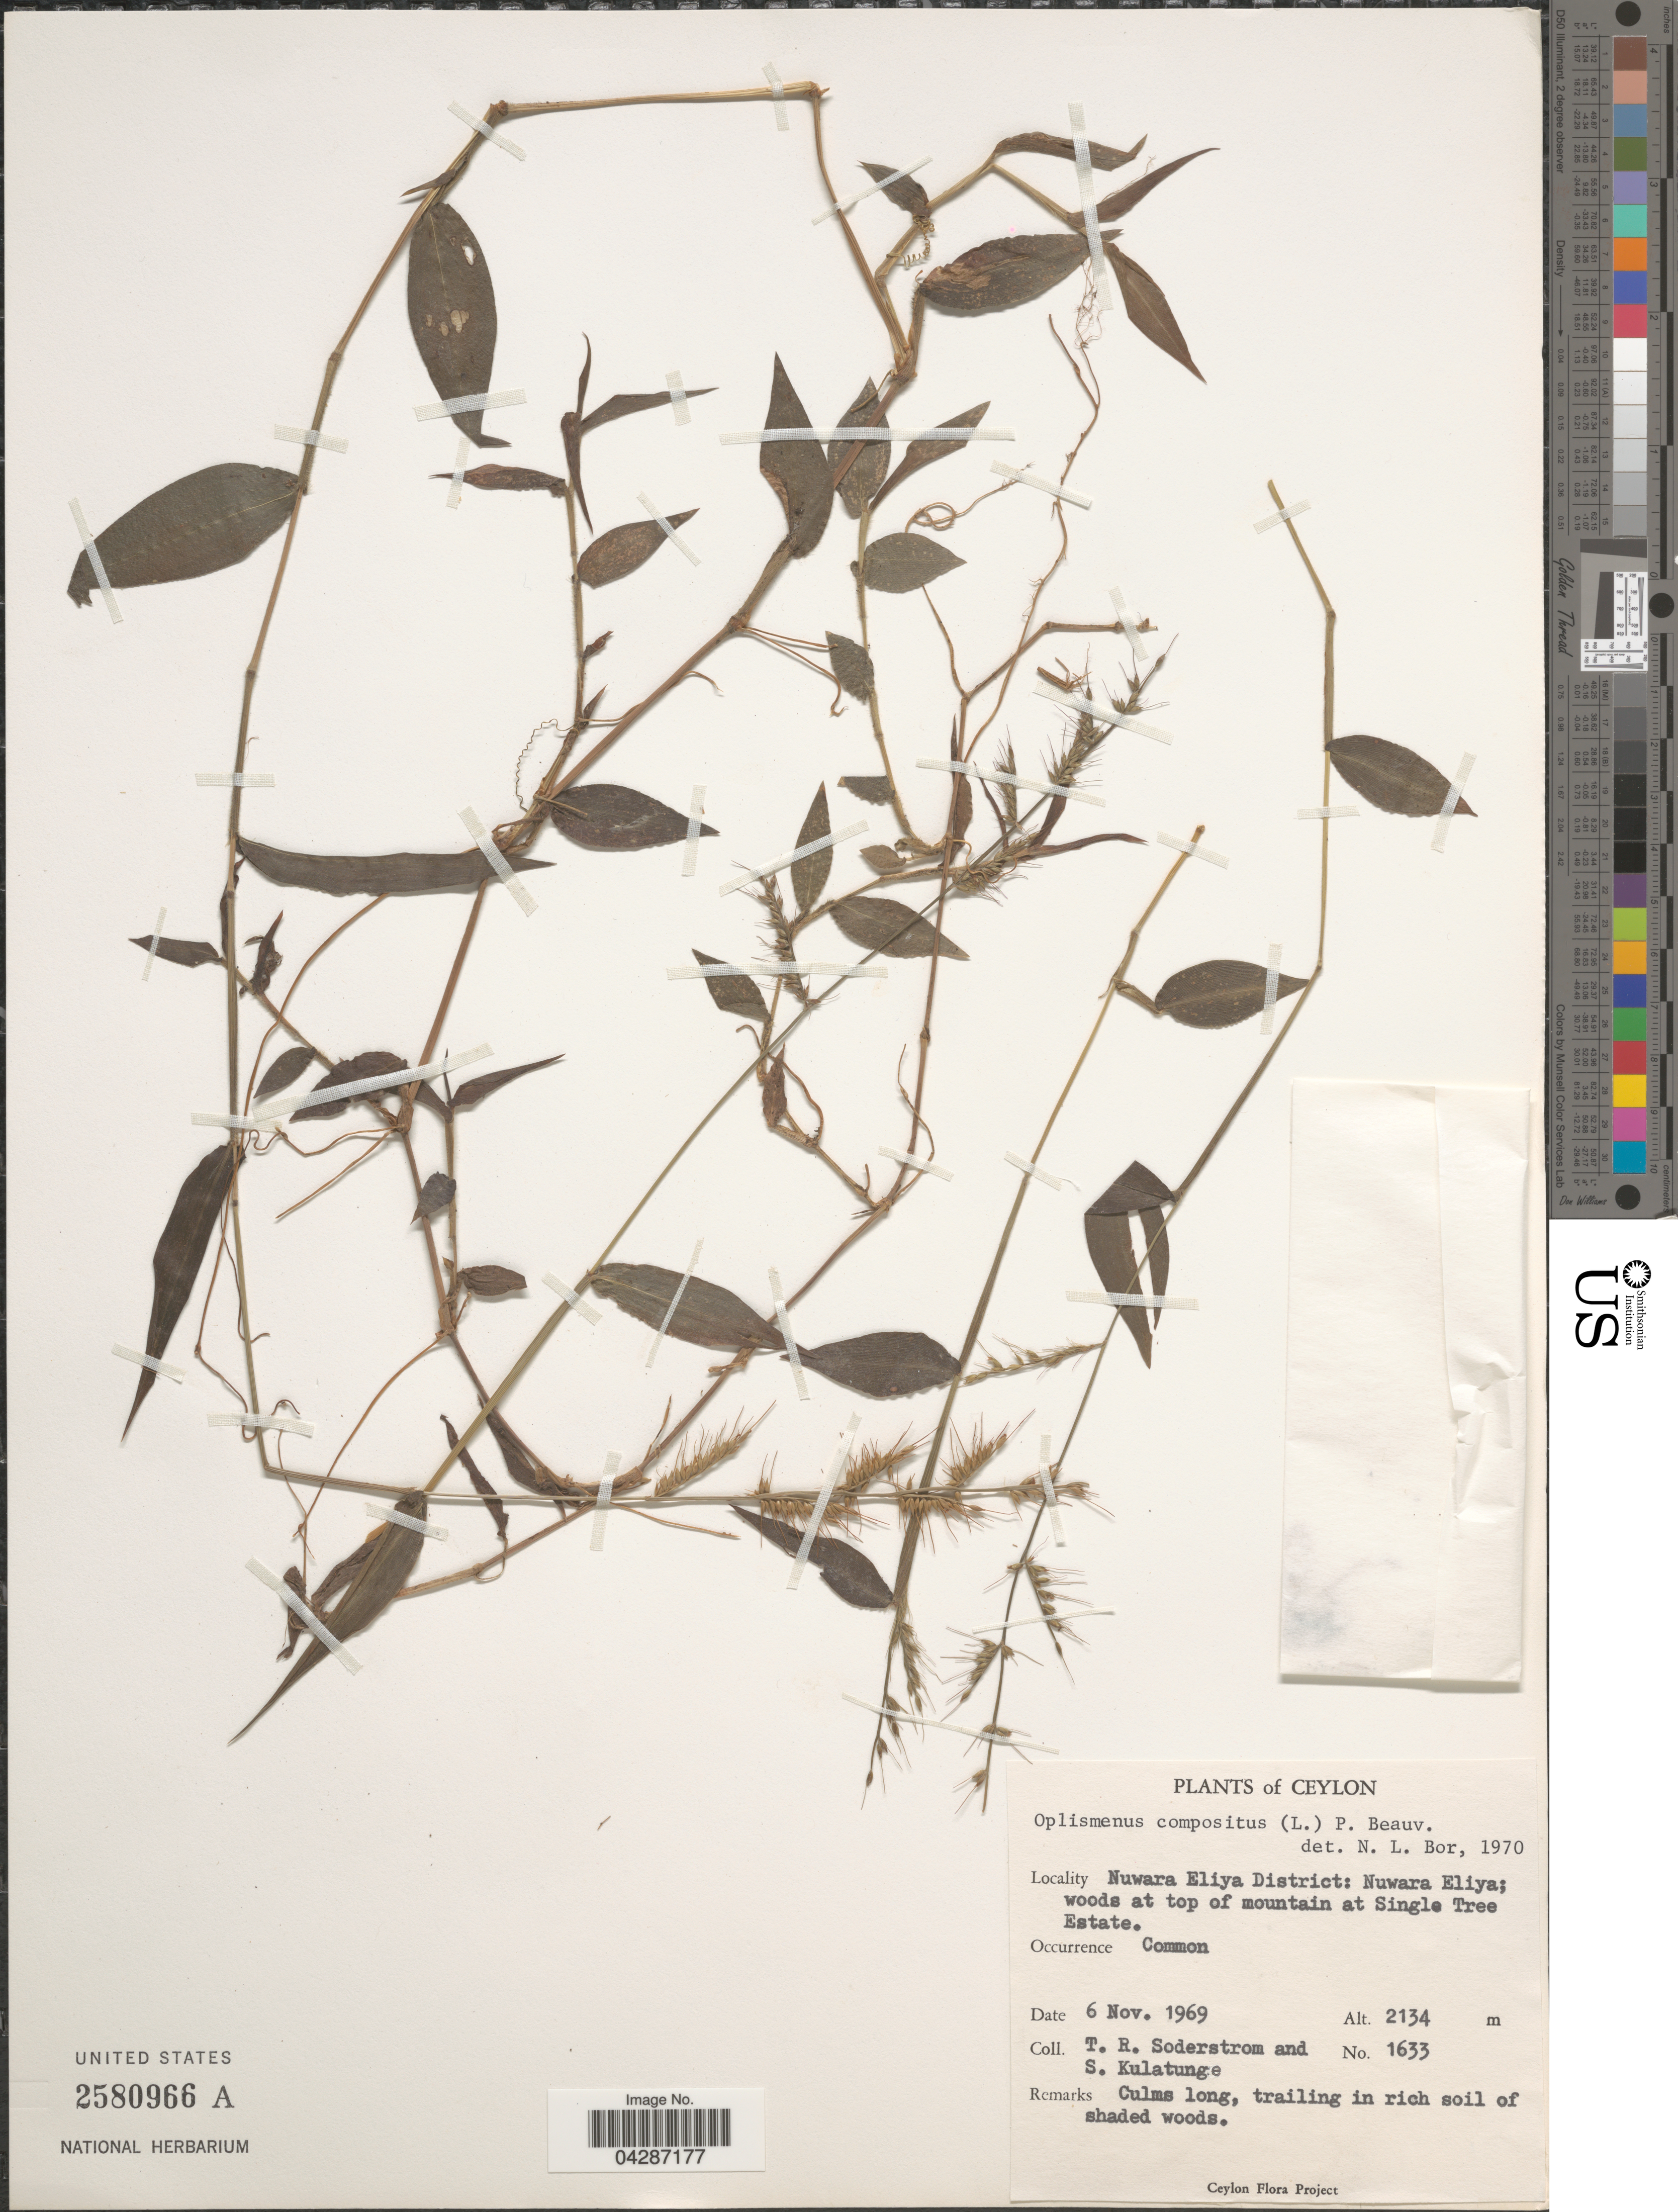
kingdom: Plantae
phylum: Tracheophyta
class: Liliopsida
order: Poales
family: Poaceae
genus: Oplismenus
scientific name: Oplismenus compositus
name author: (L.) P. Beauv.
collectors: T. R. Soderstrom & S. Kulatunge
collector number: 1633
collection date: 1969-11-06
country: Sri Lanka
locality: Ceylon. Nuwara Eliya District: Nuwara Eliya; woods at top of mountain at Single Tree Estate.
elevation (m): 2134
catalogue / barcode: US 2580966A